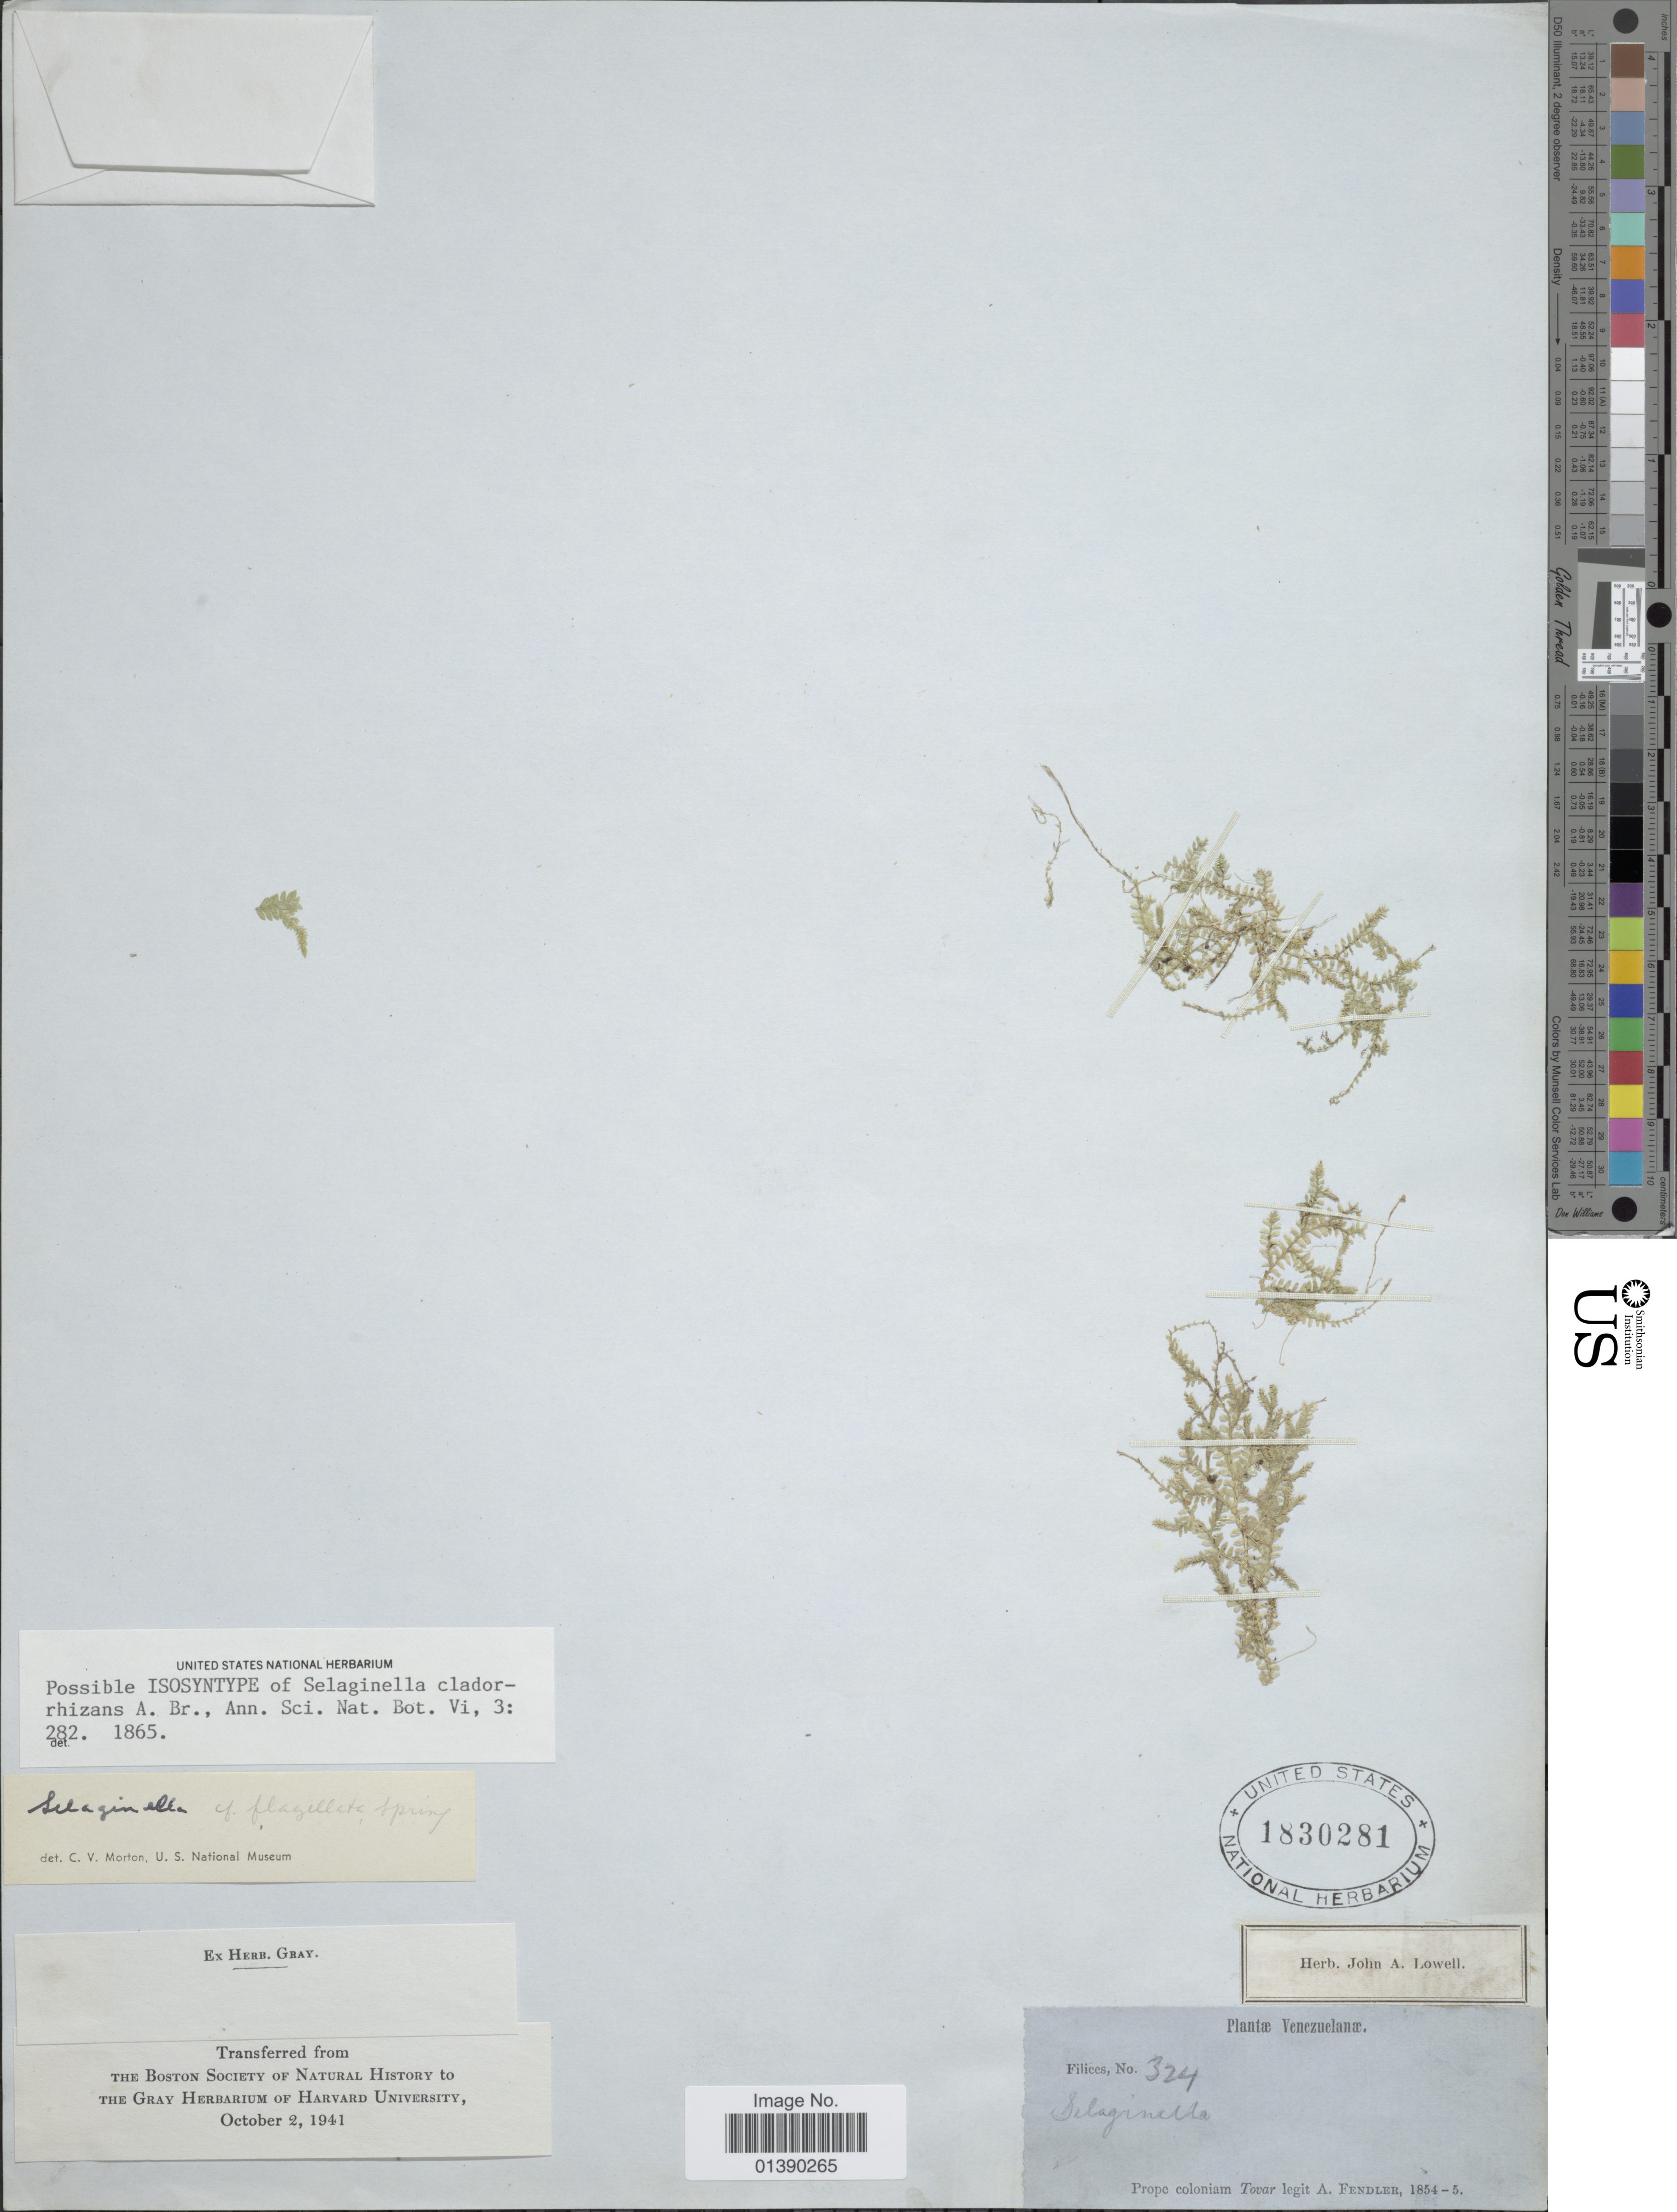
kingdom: Plantae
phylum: Tracheophyta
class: Lycopodiopsida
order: Selaginellales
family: Selaginellaceae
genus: Selaginella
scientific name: Selaginella cladorrhizans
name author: A. Br.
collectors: A. Fendler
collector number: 324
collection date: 1854/1855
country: Venezuela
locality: Prope coloniam Tovar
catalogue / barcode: US 1830281